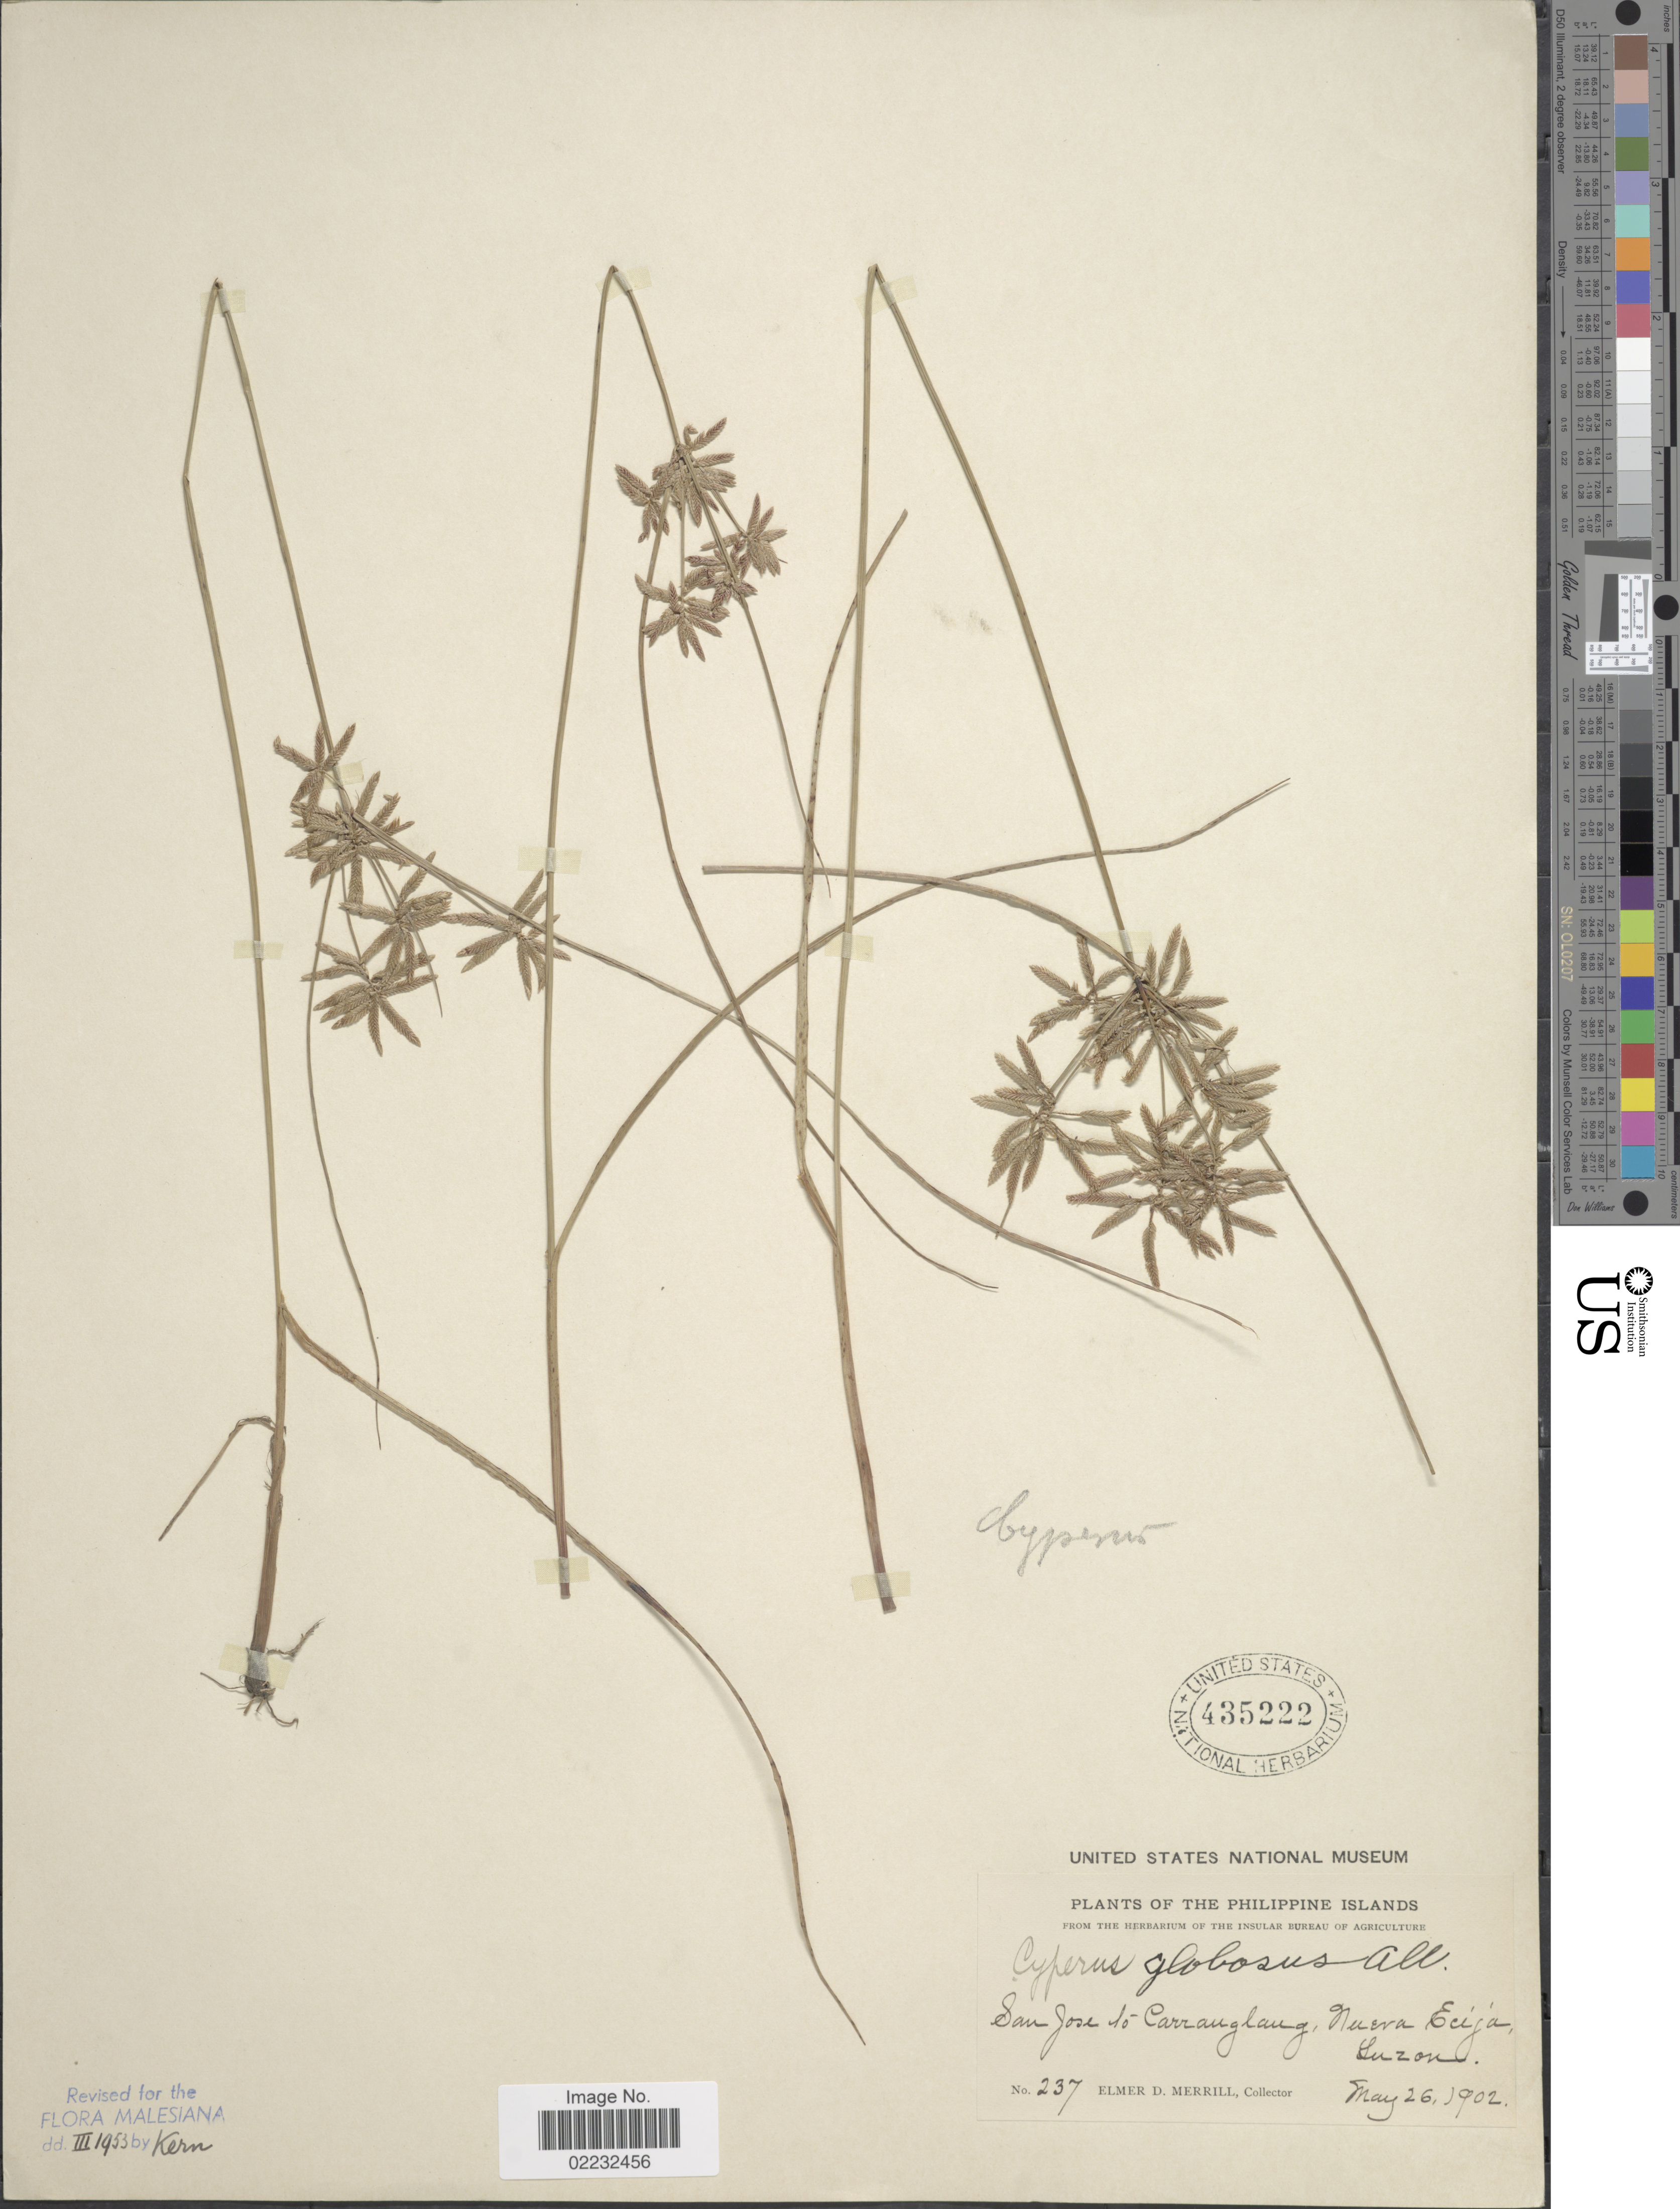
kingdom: Plantae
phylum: Tracheophyta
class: Liliopsida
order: Poales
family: Cyperaceae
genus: Cyperus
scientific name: Cyperus flavidus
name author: Retz.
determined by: Strong, Mark T., (BOT), Smithsonian Institution - National Museum of Natural History (UNITED STATES)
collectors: E. D. Merrill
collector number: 237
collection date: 1902-05-26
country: Philippines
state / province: Central Luzon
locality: San Jose to Carranglang, Nueva Ecija, Luzon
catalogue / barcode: US 435222